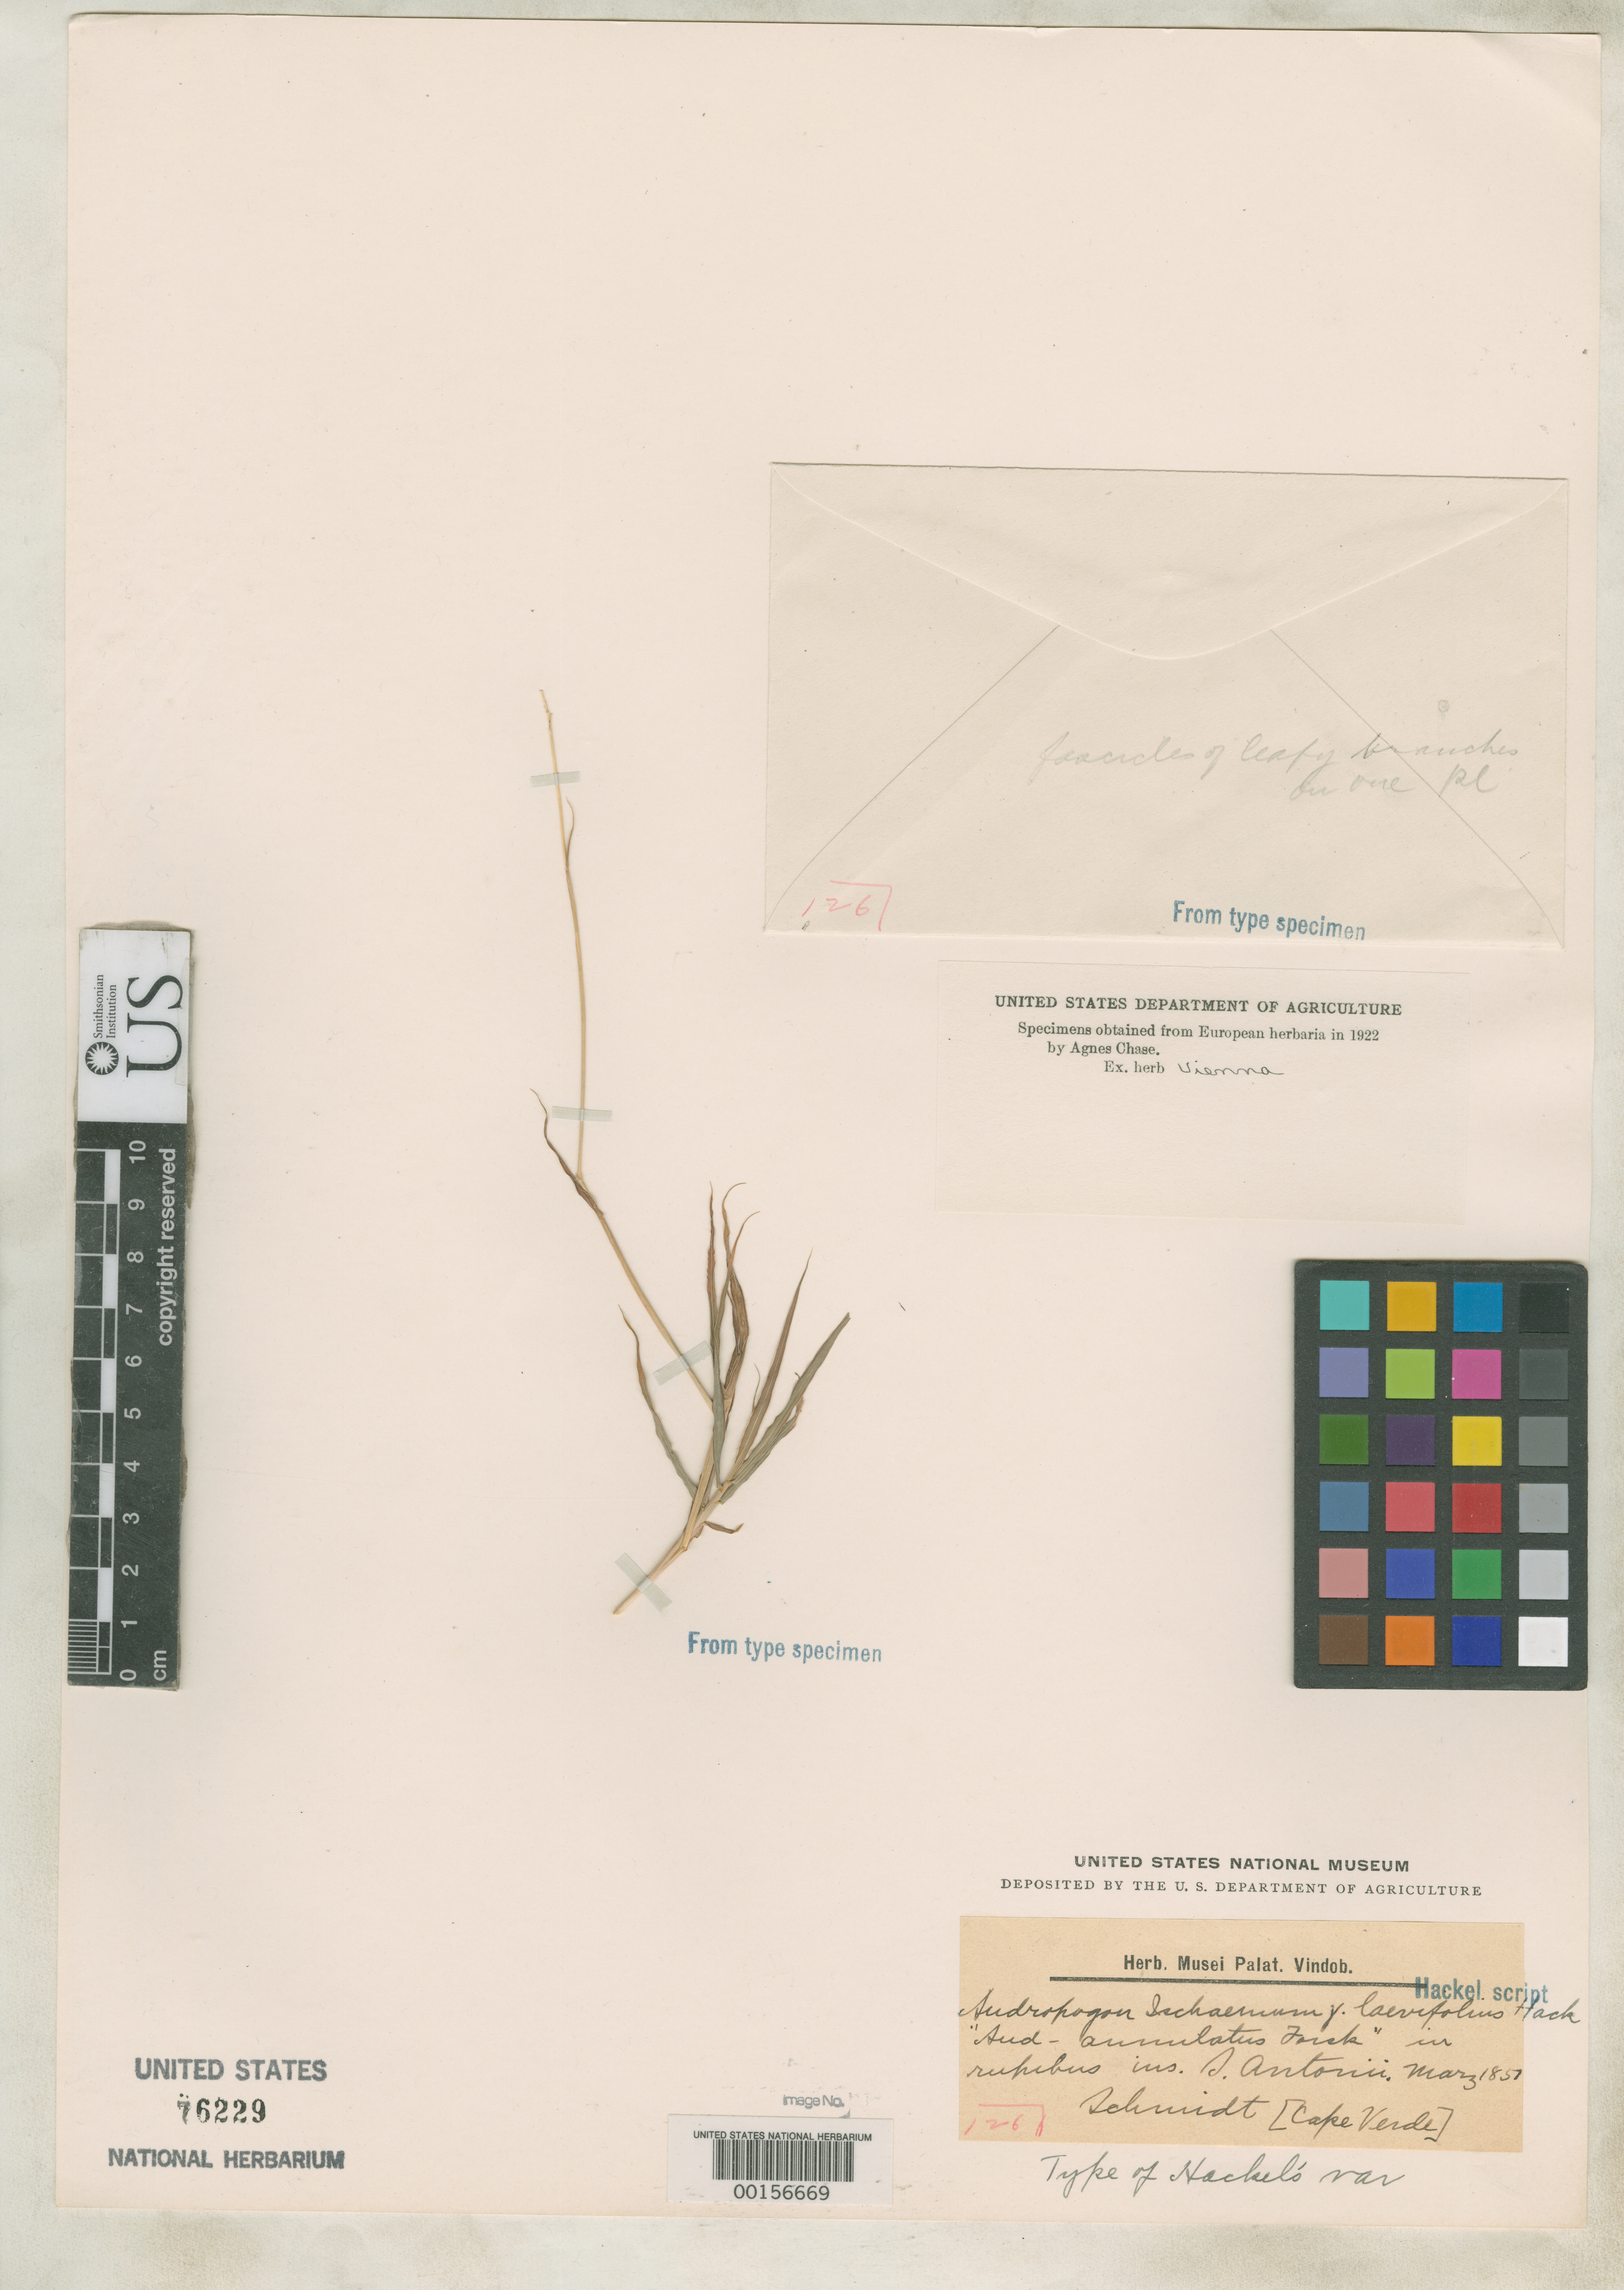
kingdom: Plantae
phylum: Tracheophyta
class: Liliopsida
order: Poales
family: Poaceae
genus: Andropogon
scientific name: Andropogon ischaemum var. laevifolius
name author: Hack. in A. DC.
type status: Type Fragment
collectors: F. Schmidt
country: Cape Verde Islands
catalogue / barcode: US 76229